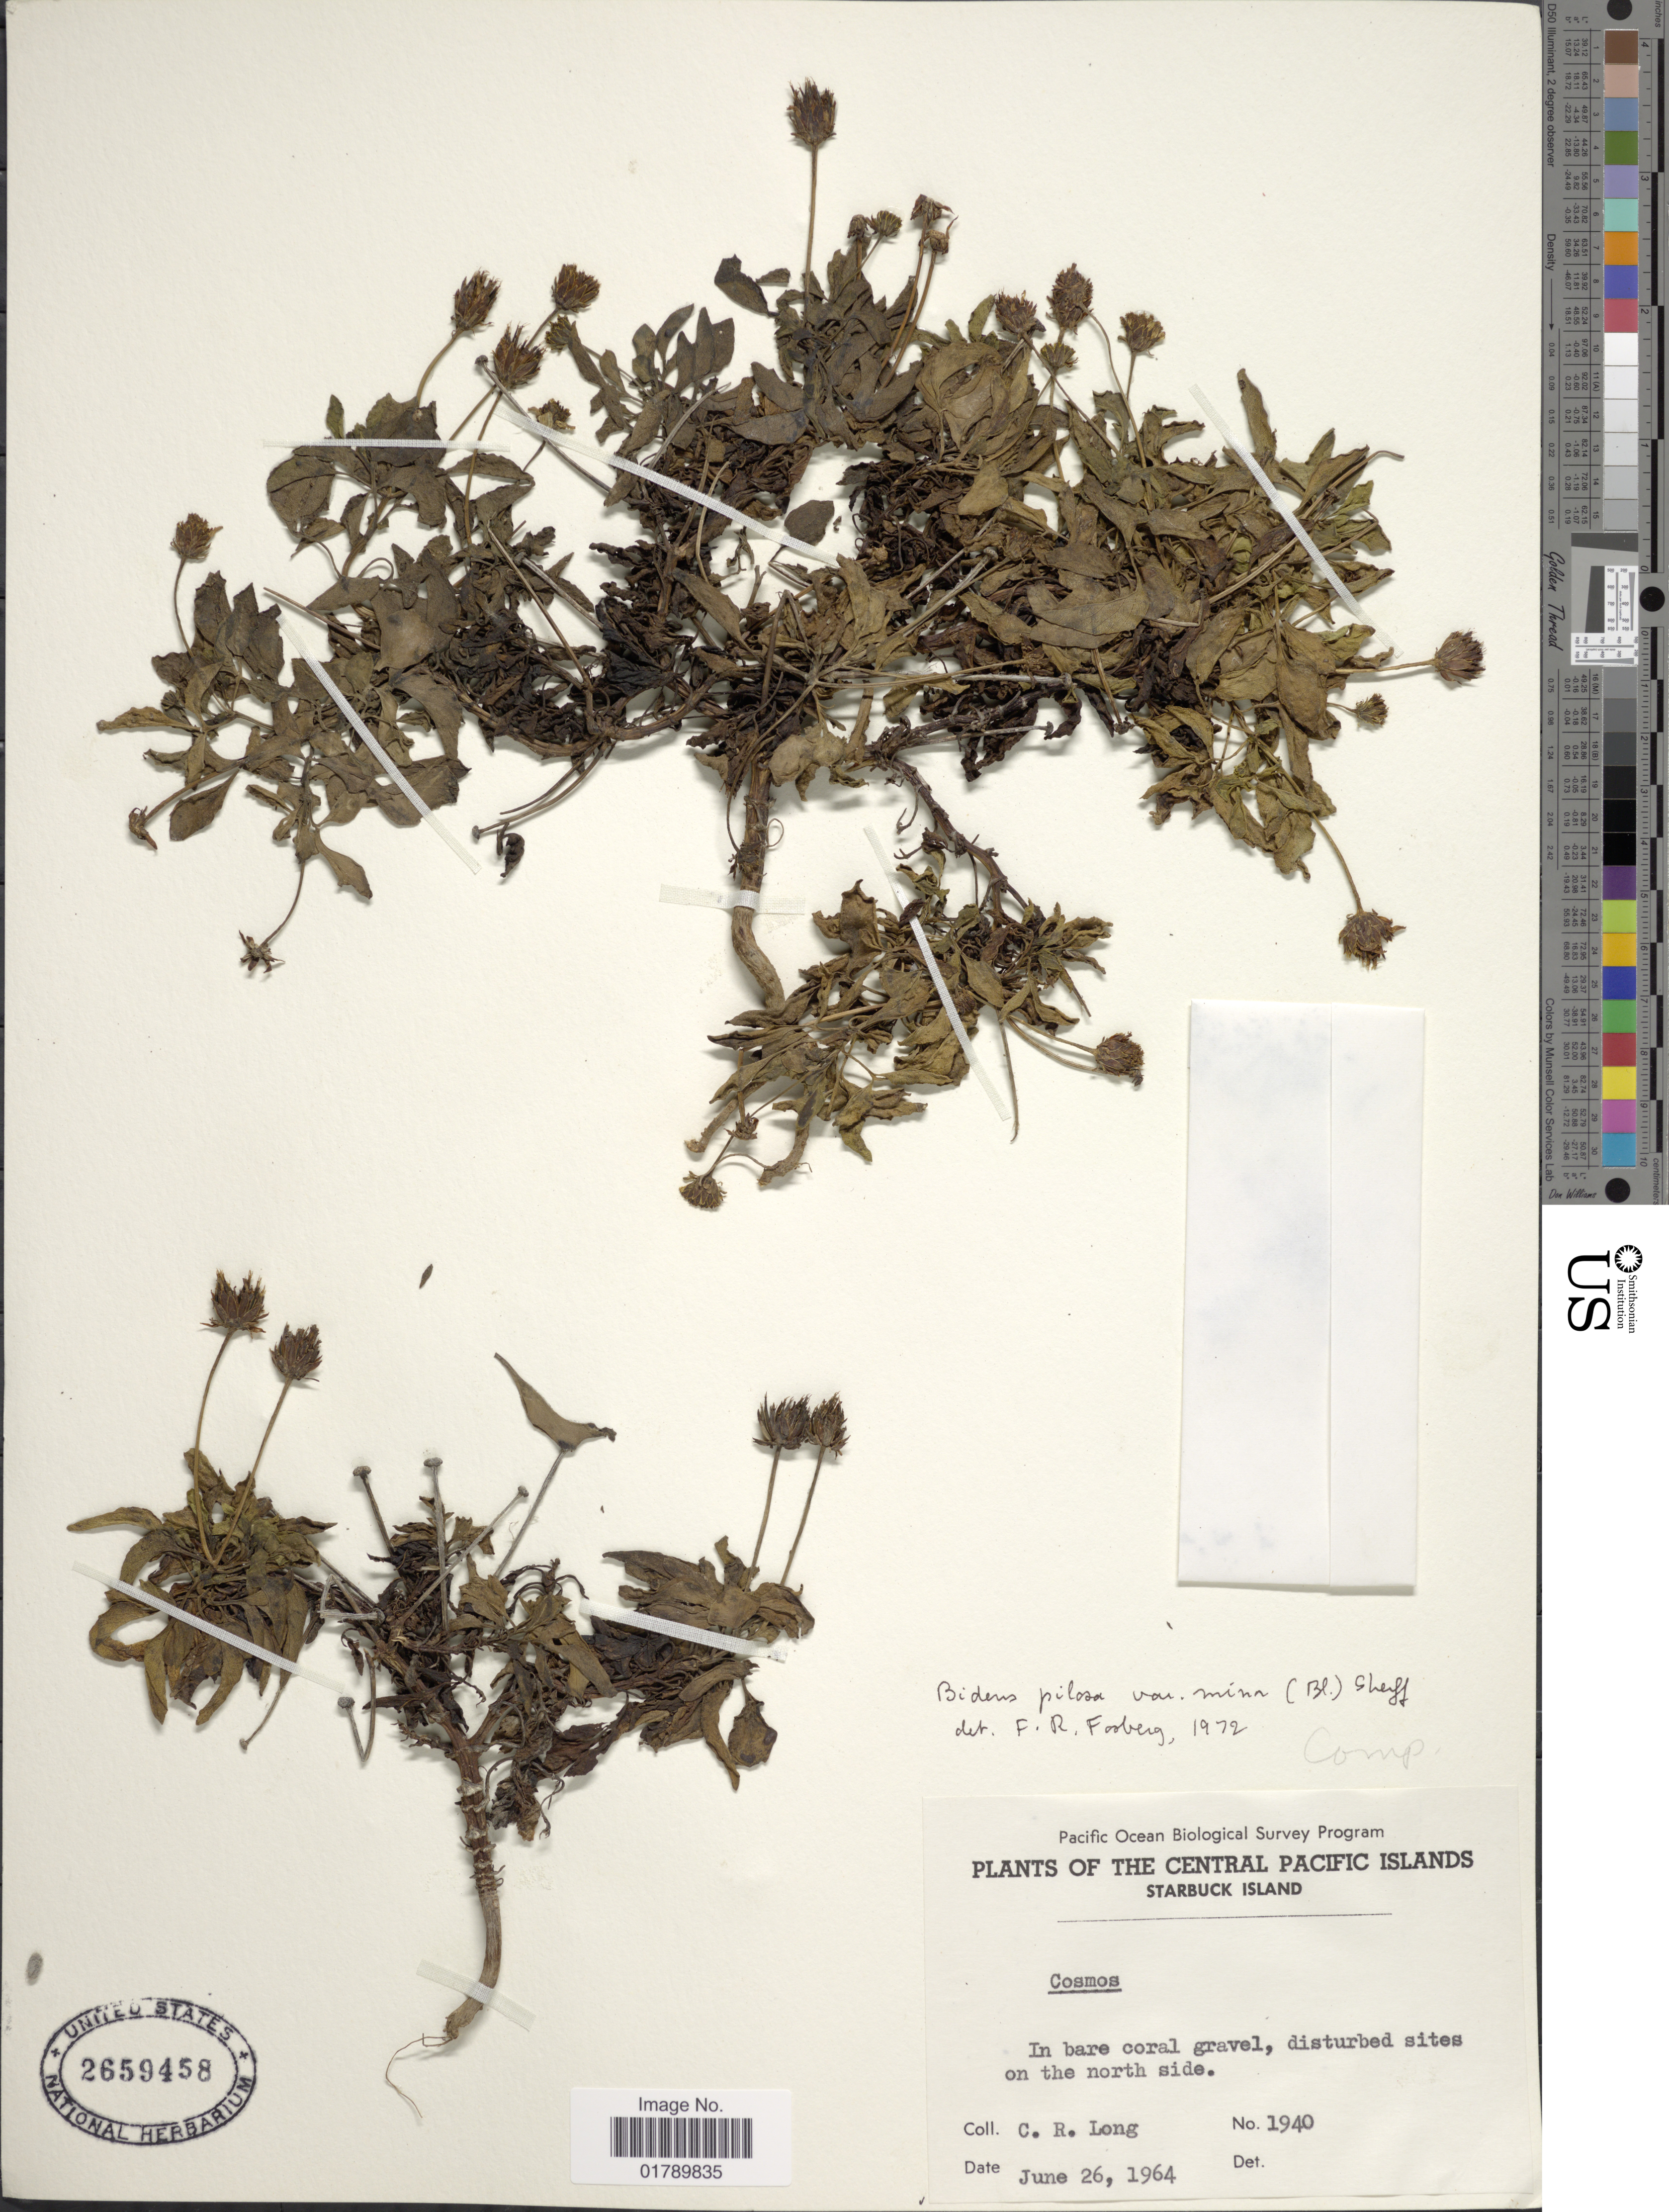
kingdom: Plantae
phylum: Tracheophyta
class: Magnoliopsida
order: Asterales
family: Asteraceae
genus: Bidens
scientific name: Bidens pilosa var. minor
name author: (Blume) Sherff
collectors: C. R. Long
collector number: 1940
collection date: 1964-06-26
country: Kiribati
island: Starbuck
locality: Central Pacific Islands. Starbuck Island, disturbed sites on the north side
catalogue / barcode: US 2659458